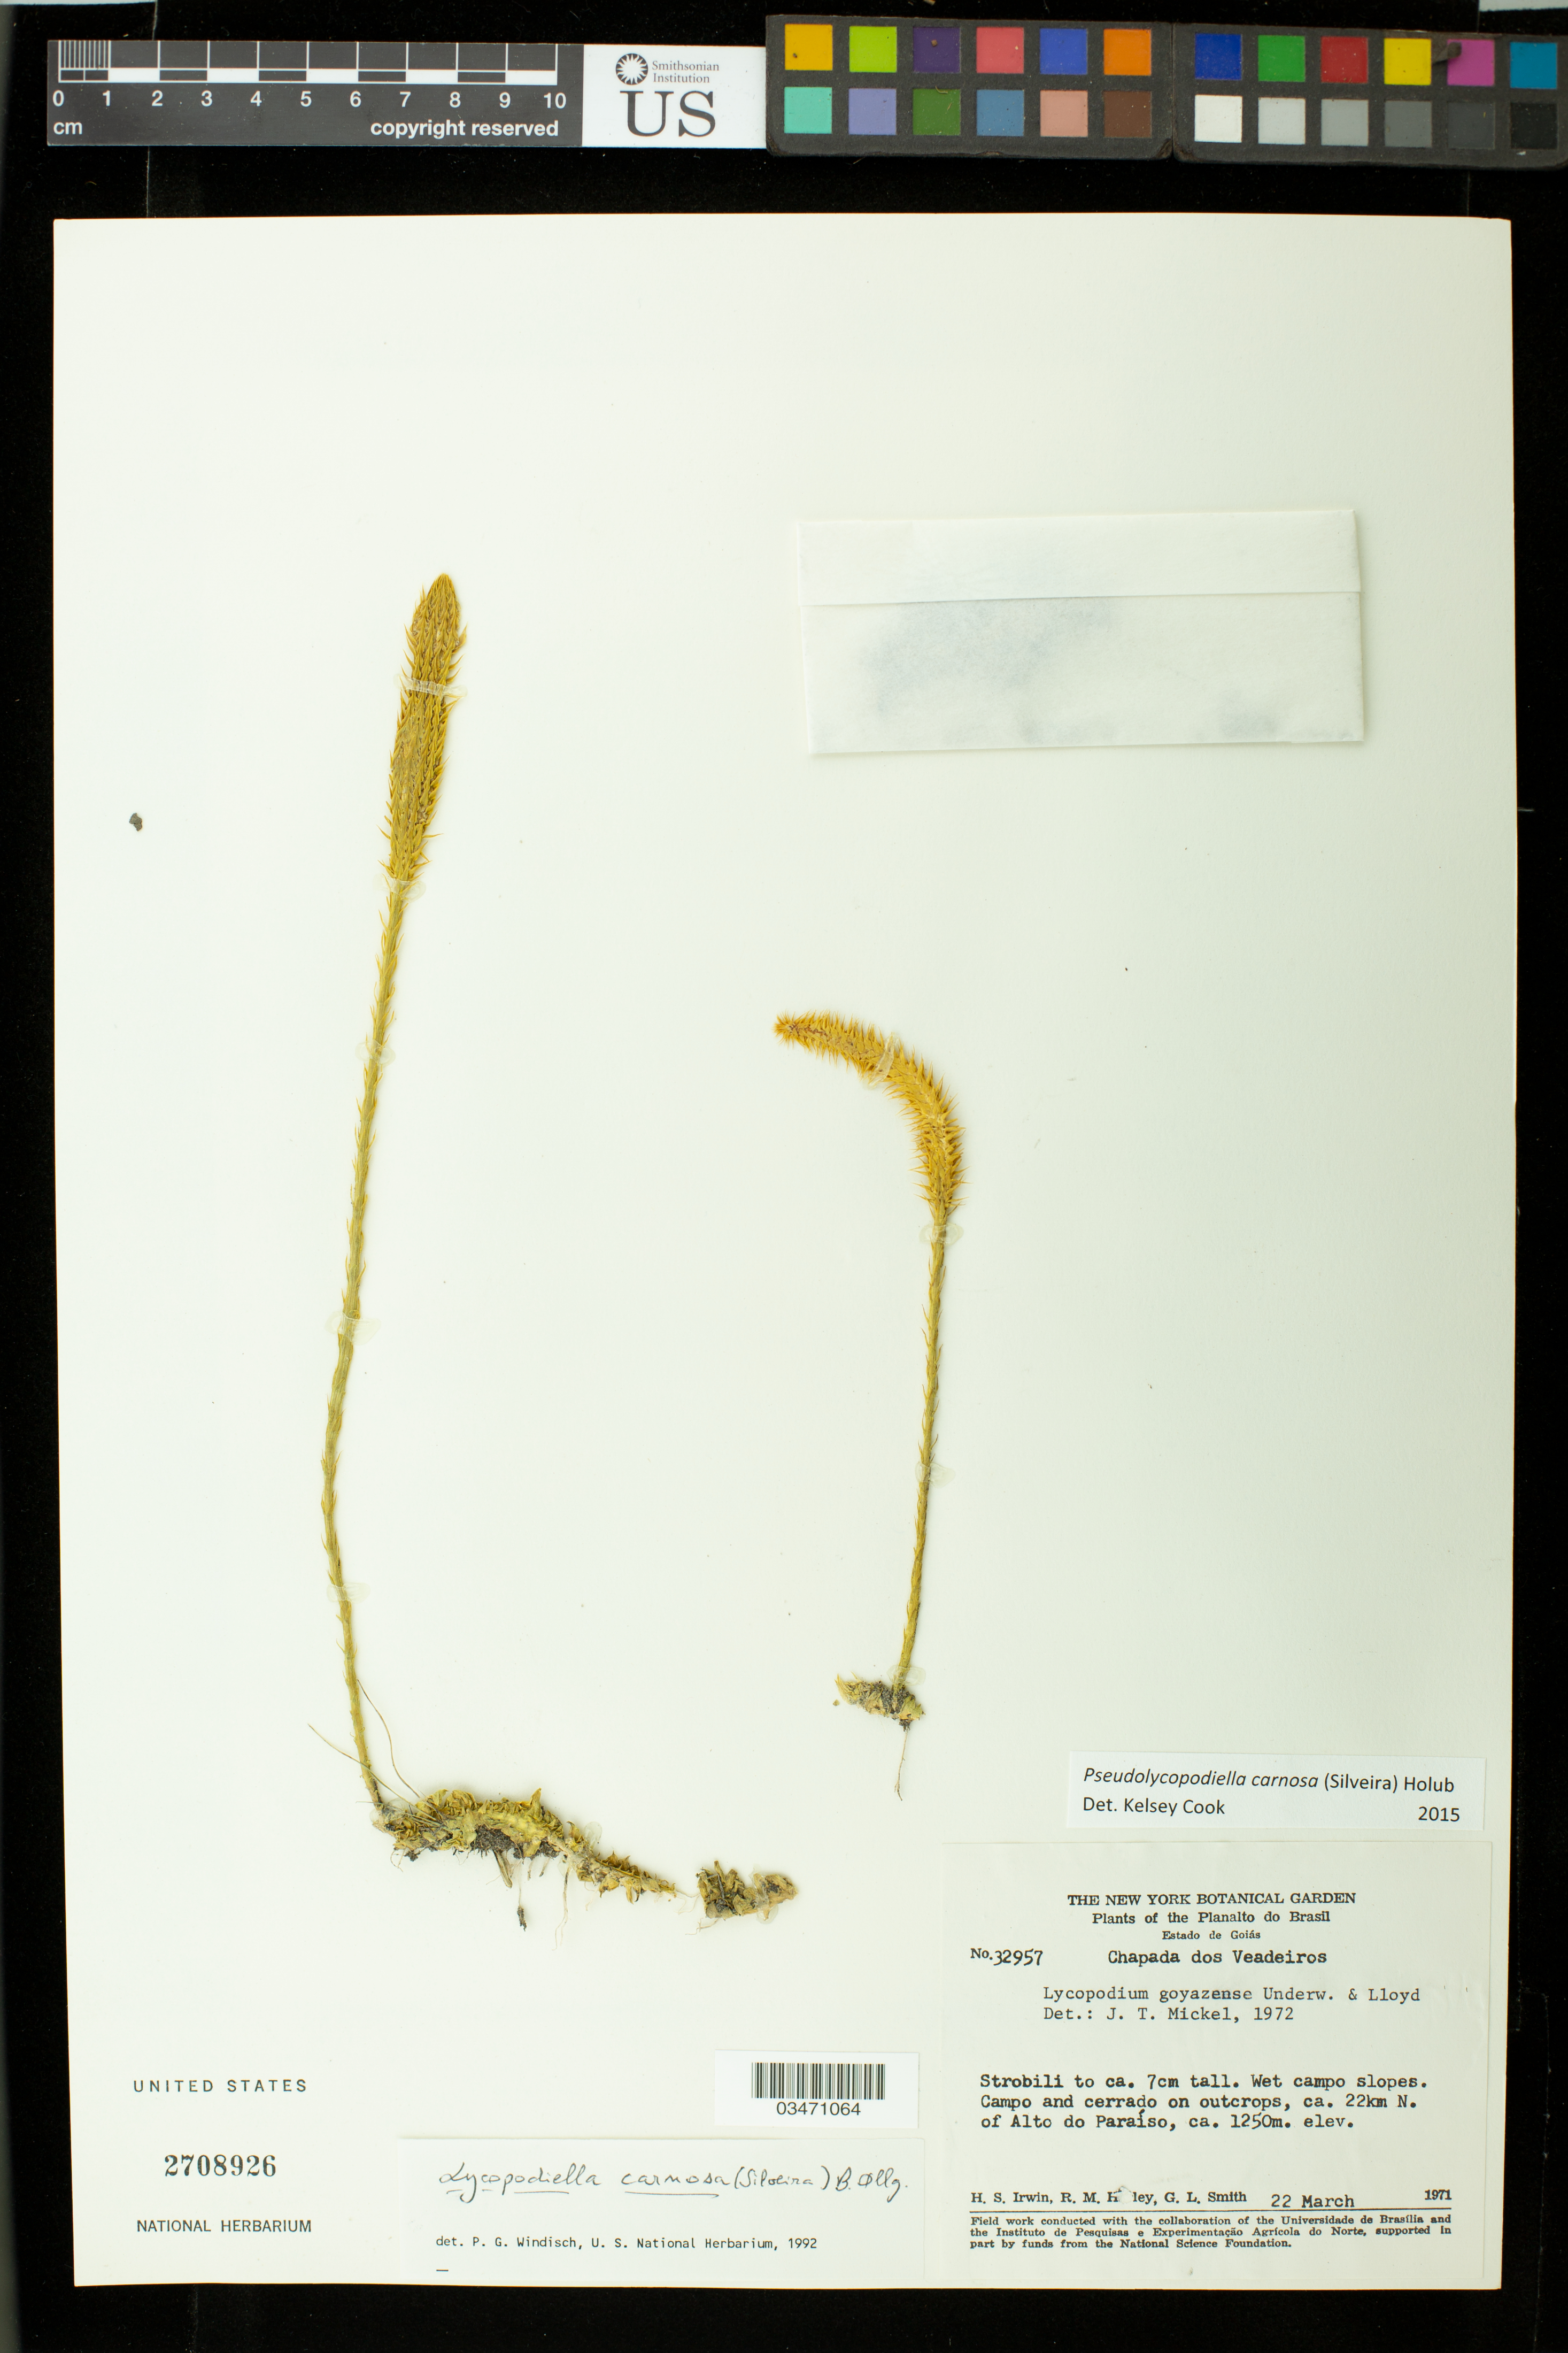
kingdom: Plantae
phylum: Tracheophyta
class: Lycopodiopsida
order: Lycopodiales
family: Lycopodiaceae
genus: Pseudolycopodiella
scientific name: Pseudolycopodiella carnosa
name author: (Silveira) Holub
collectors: H. Irwin, R. M. Harley & G. L. Smith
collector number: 32957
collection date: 1971-03-22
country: Brazil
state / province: Goiás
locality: Planalto do Brasil, Estado de Goias, Chapada dos Veadeiros. Campo and Cerrado on outcrops, ca. 22km N. of Alto dp Paraiso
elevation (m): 1250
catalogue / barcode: US 2708926